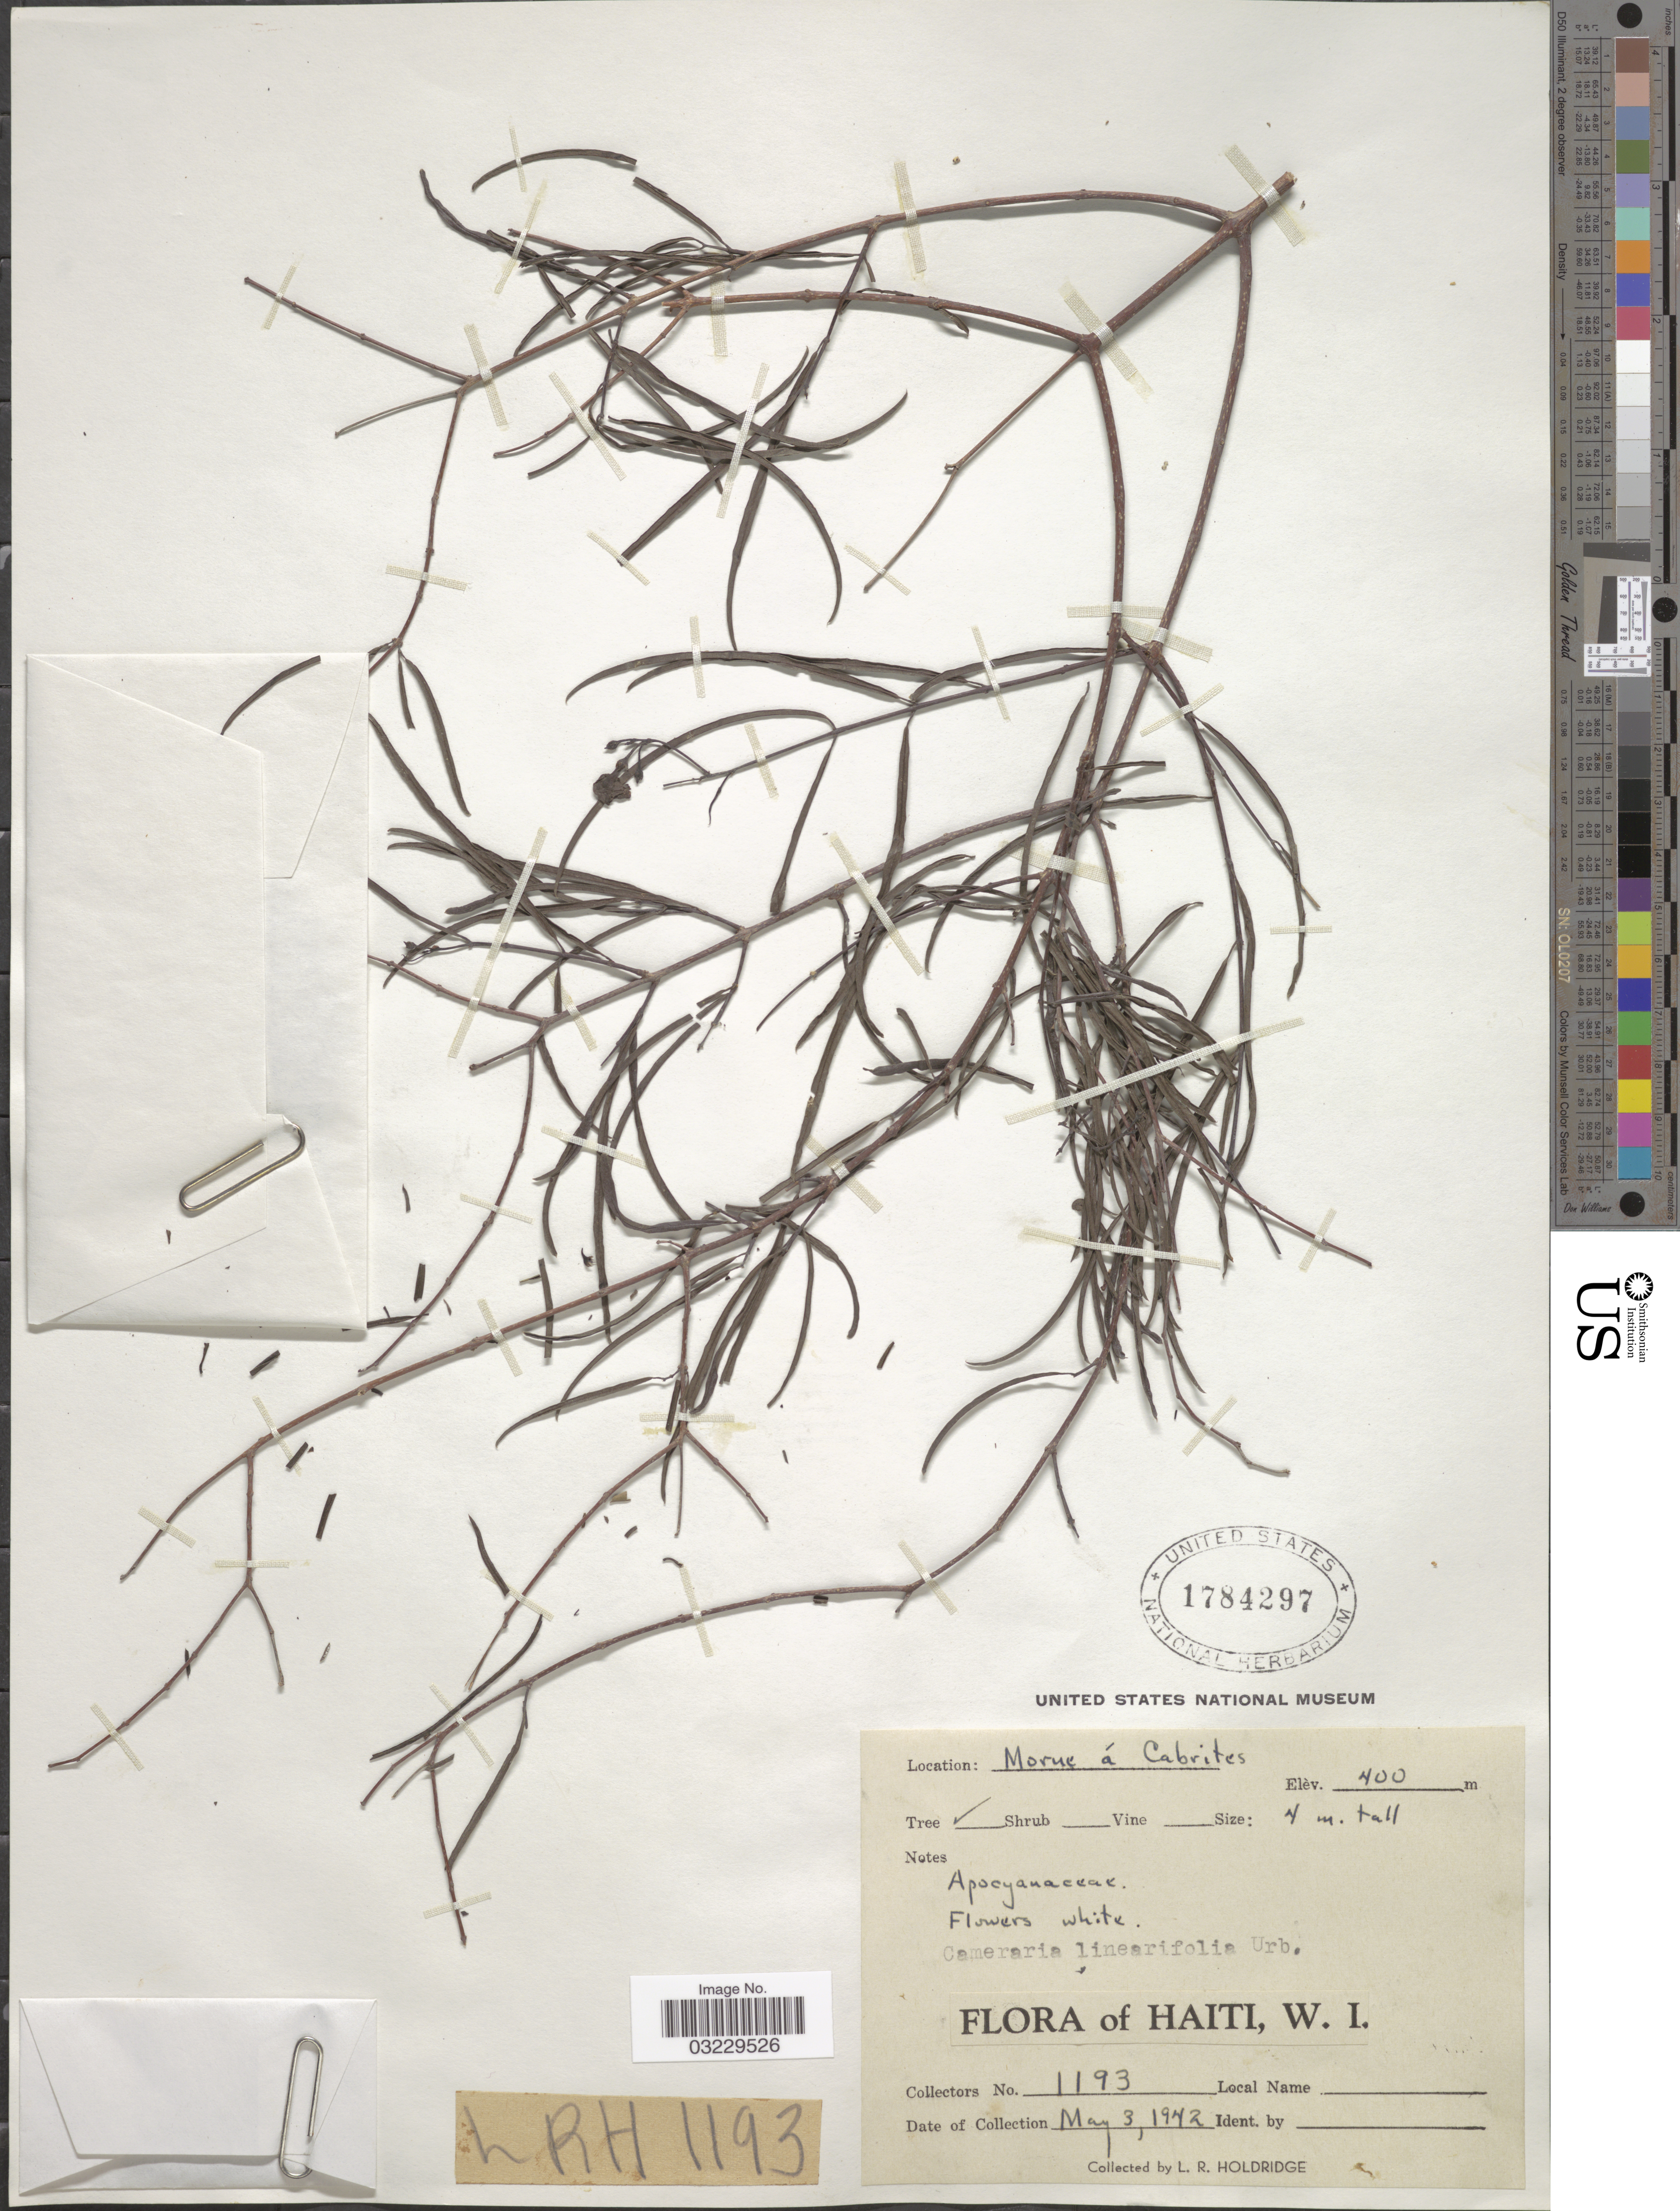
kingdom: Plantae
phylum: Tracheophyta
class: Magnoliopsida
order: Gentianales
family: Apocynaceae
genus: Cameraria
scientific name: Cameraria linearifolia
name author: Urb.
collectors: L. Holdridge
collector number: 1193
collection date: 1942-05-03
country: Haiti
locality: Morue á Cabrites.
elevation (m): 400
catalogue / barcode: US 1784297